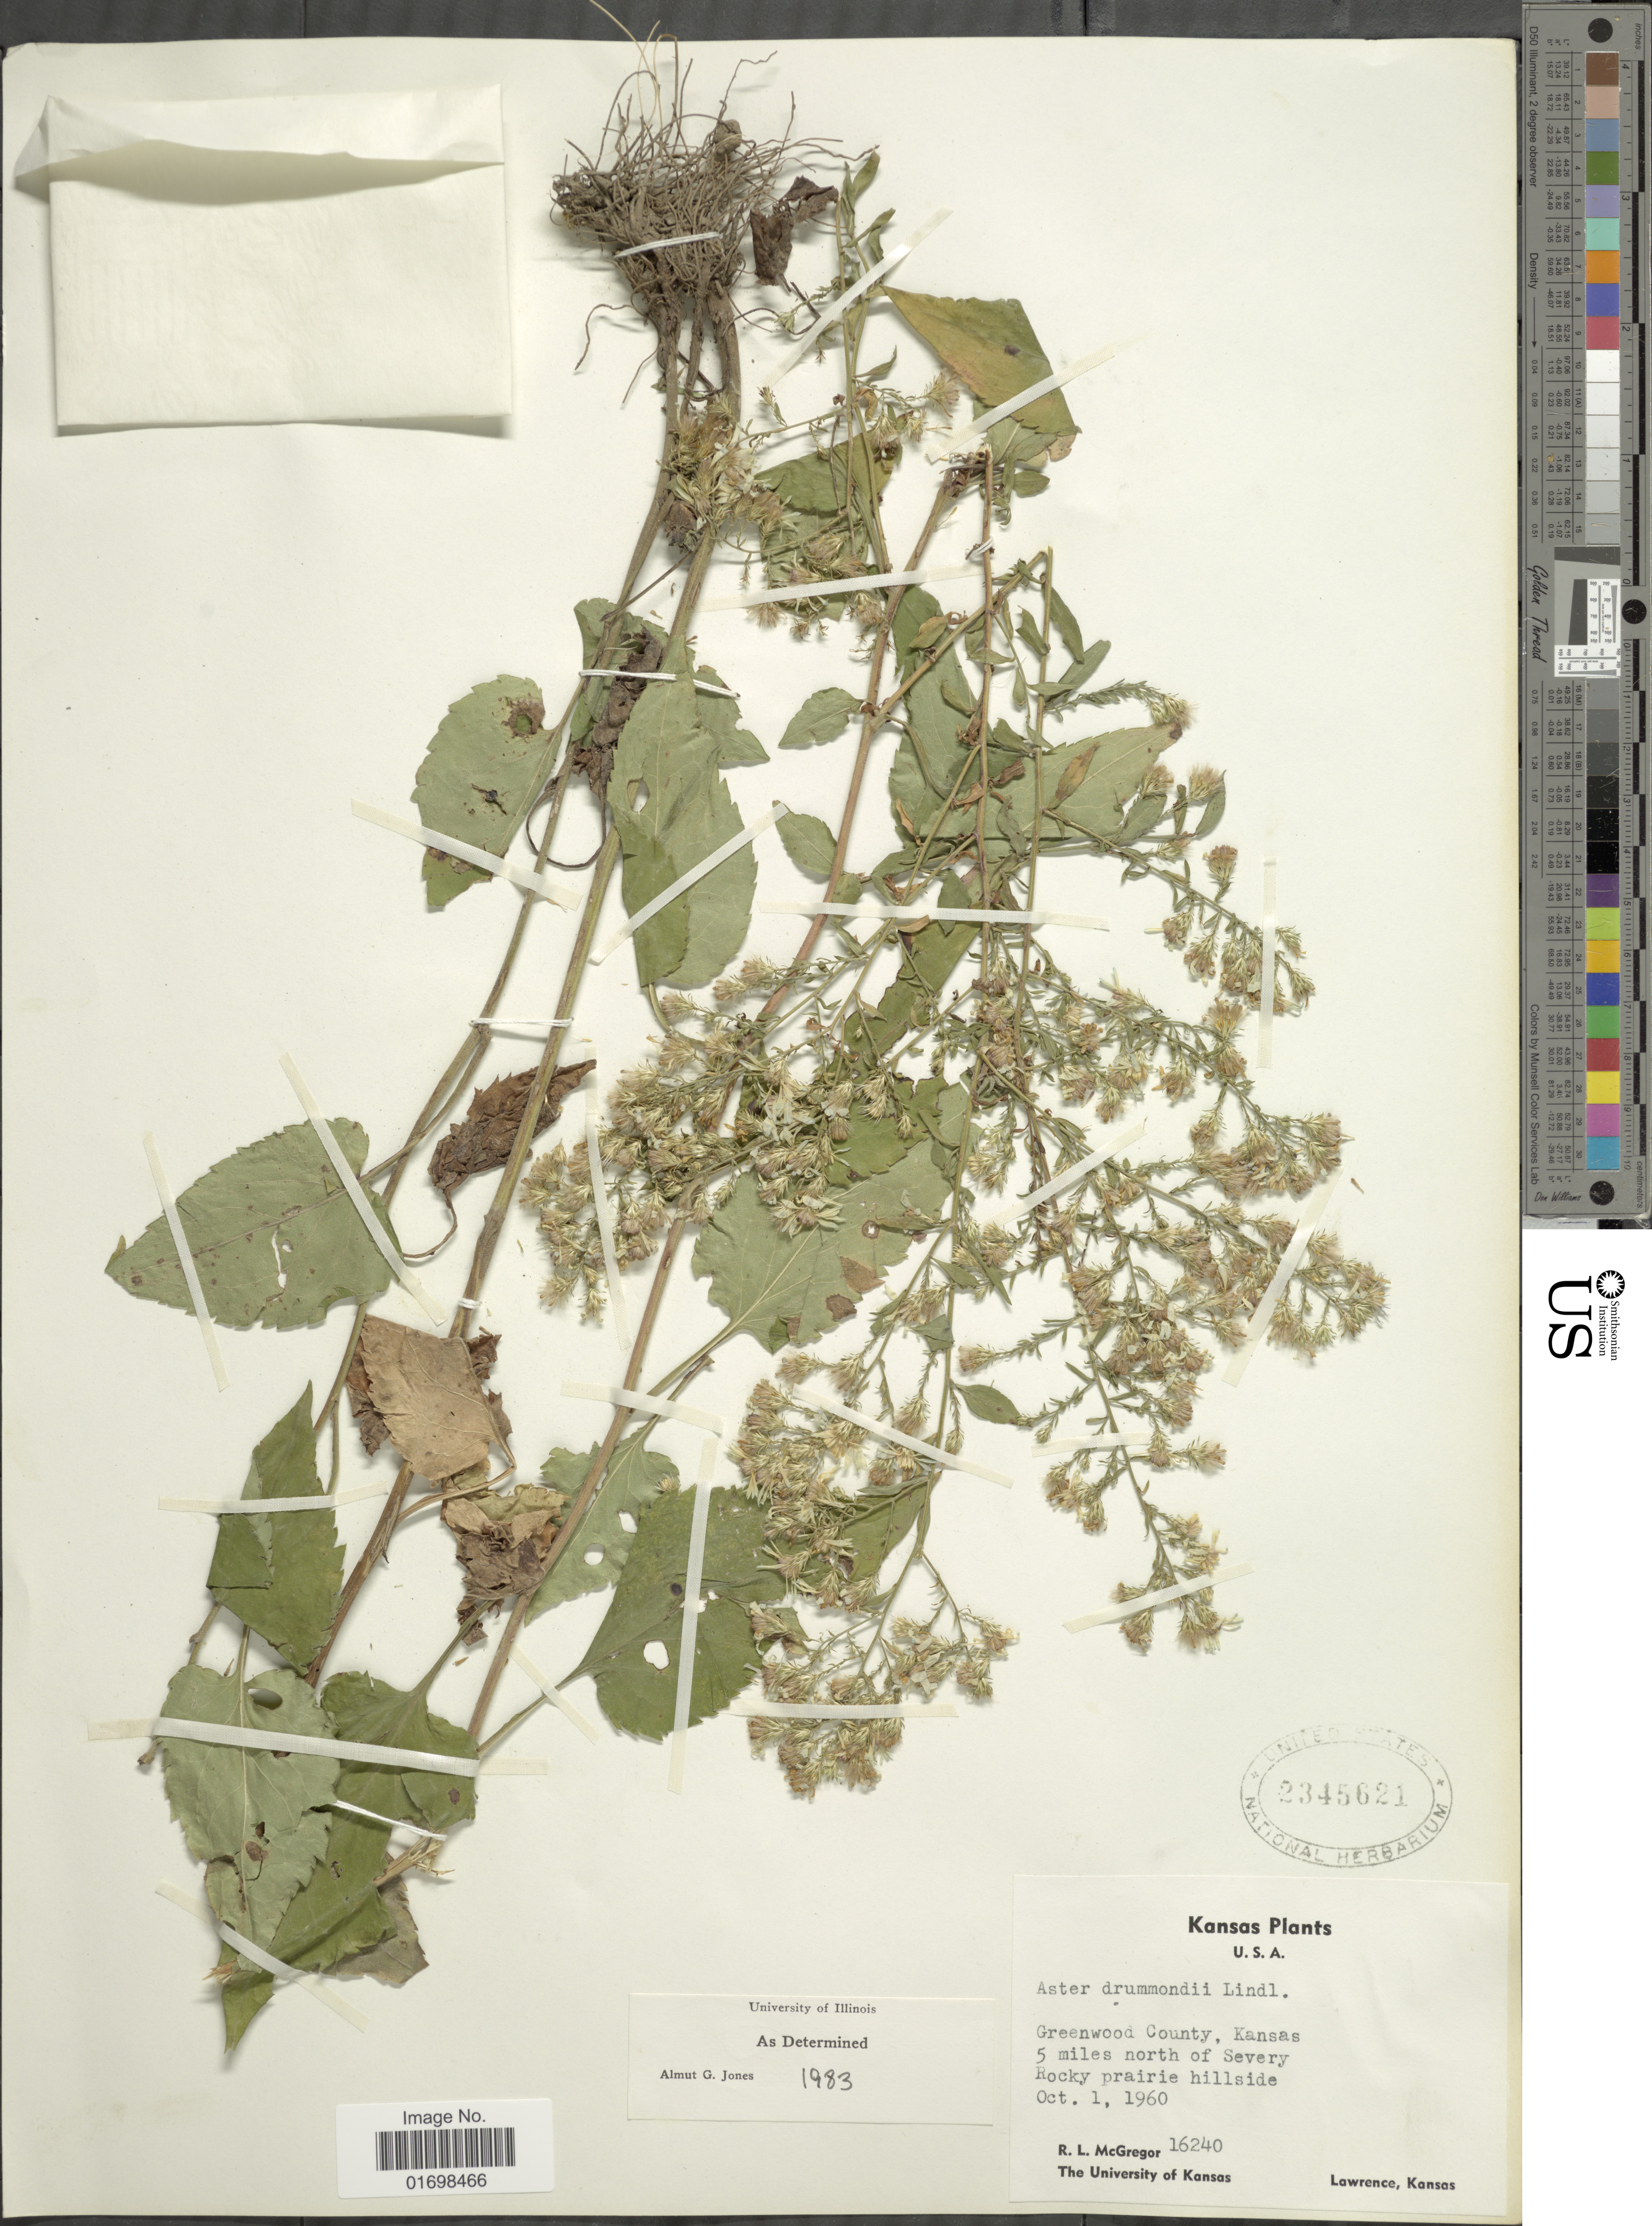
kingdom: Plantae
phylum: Tracheophyta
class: Magnoliopsida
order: Asterales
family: Asteraceae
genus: Symphyotrichum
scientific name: Symphyotrichum drummondii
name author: (Lindl.) G.L. Nesom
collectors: R. McGregor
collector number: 16240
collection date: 1960-10-01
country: United States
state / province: Kansas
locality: Kanas, Greenwood County, Kansas, 5 miles north of Severy Rocky Prairie hillside.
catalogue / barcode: US 2345621